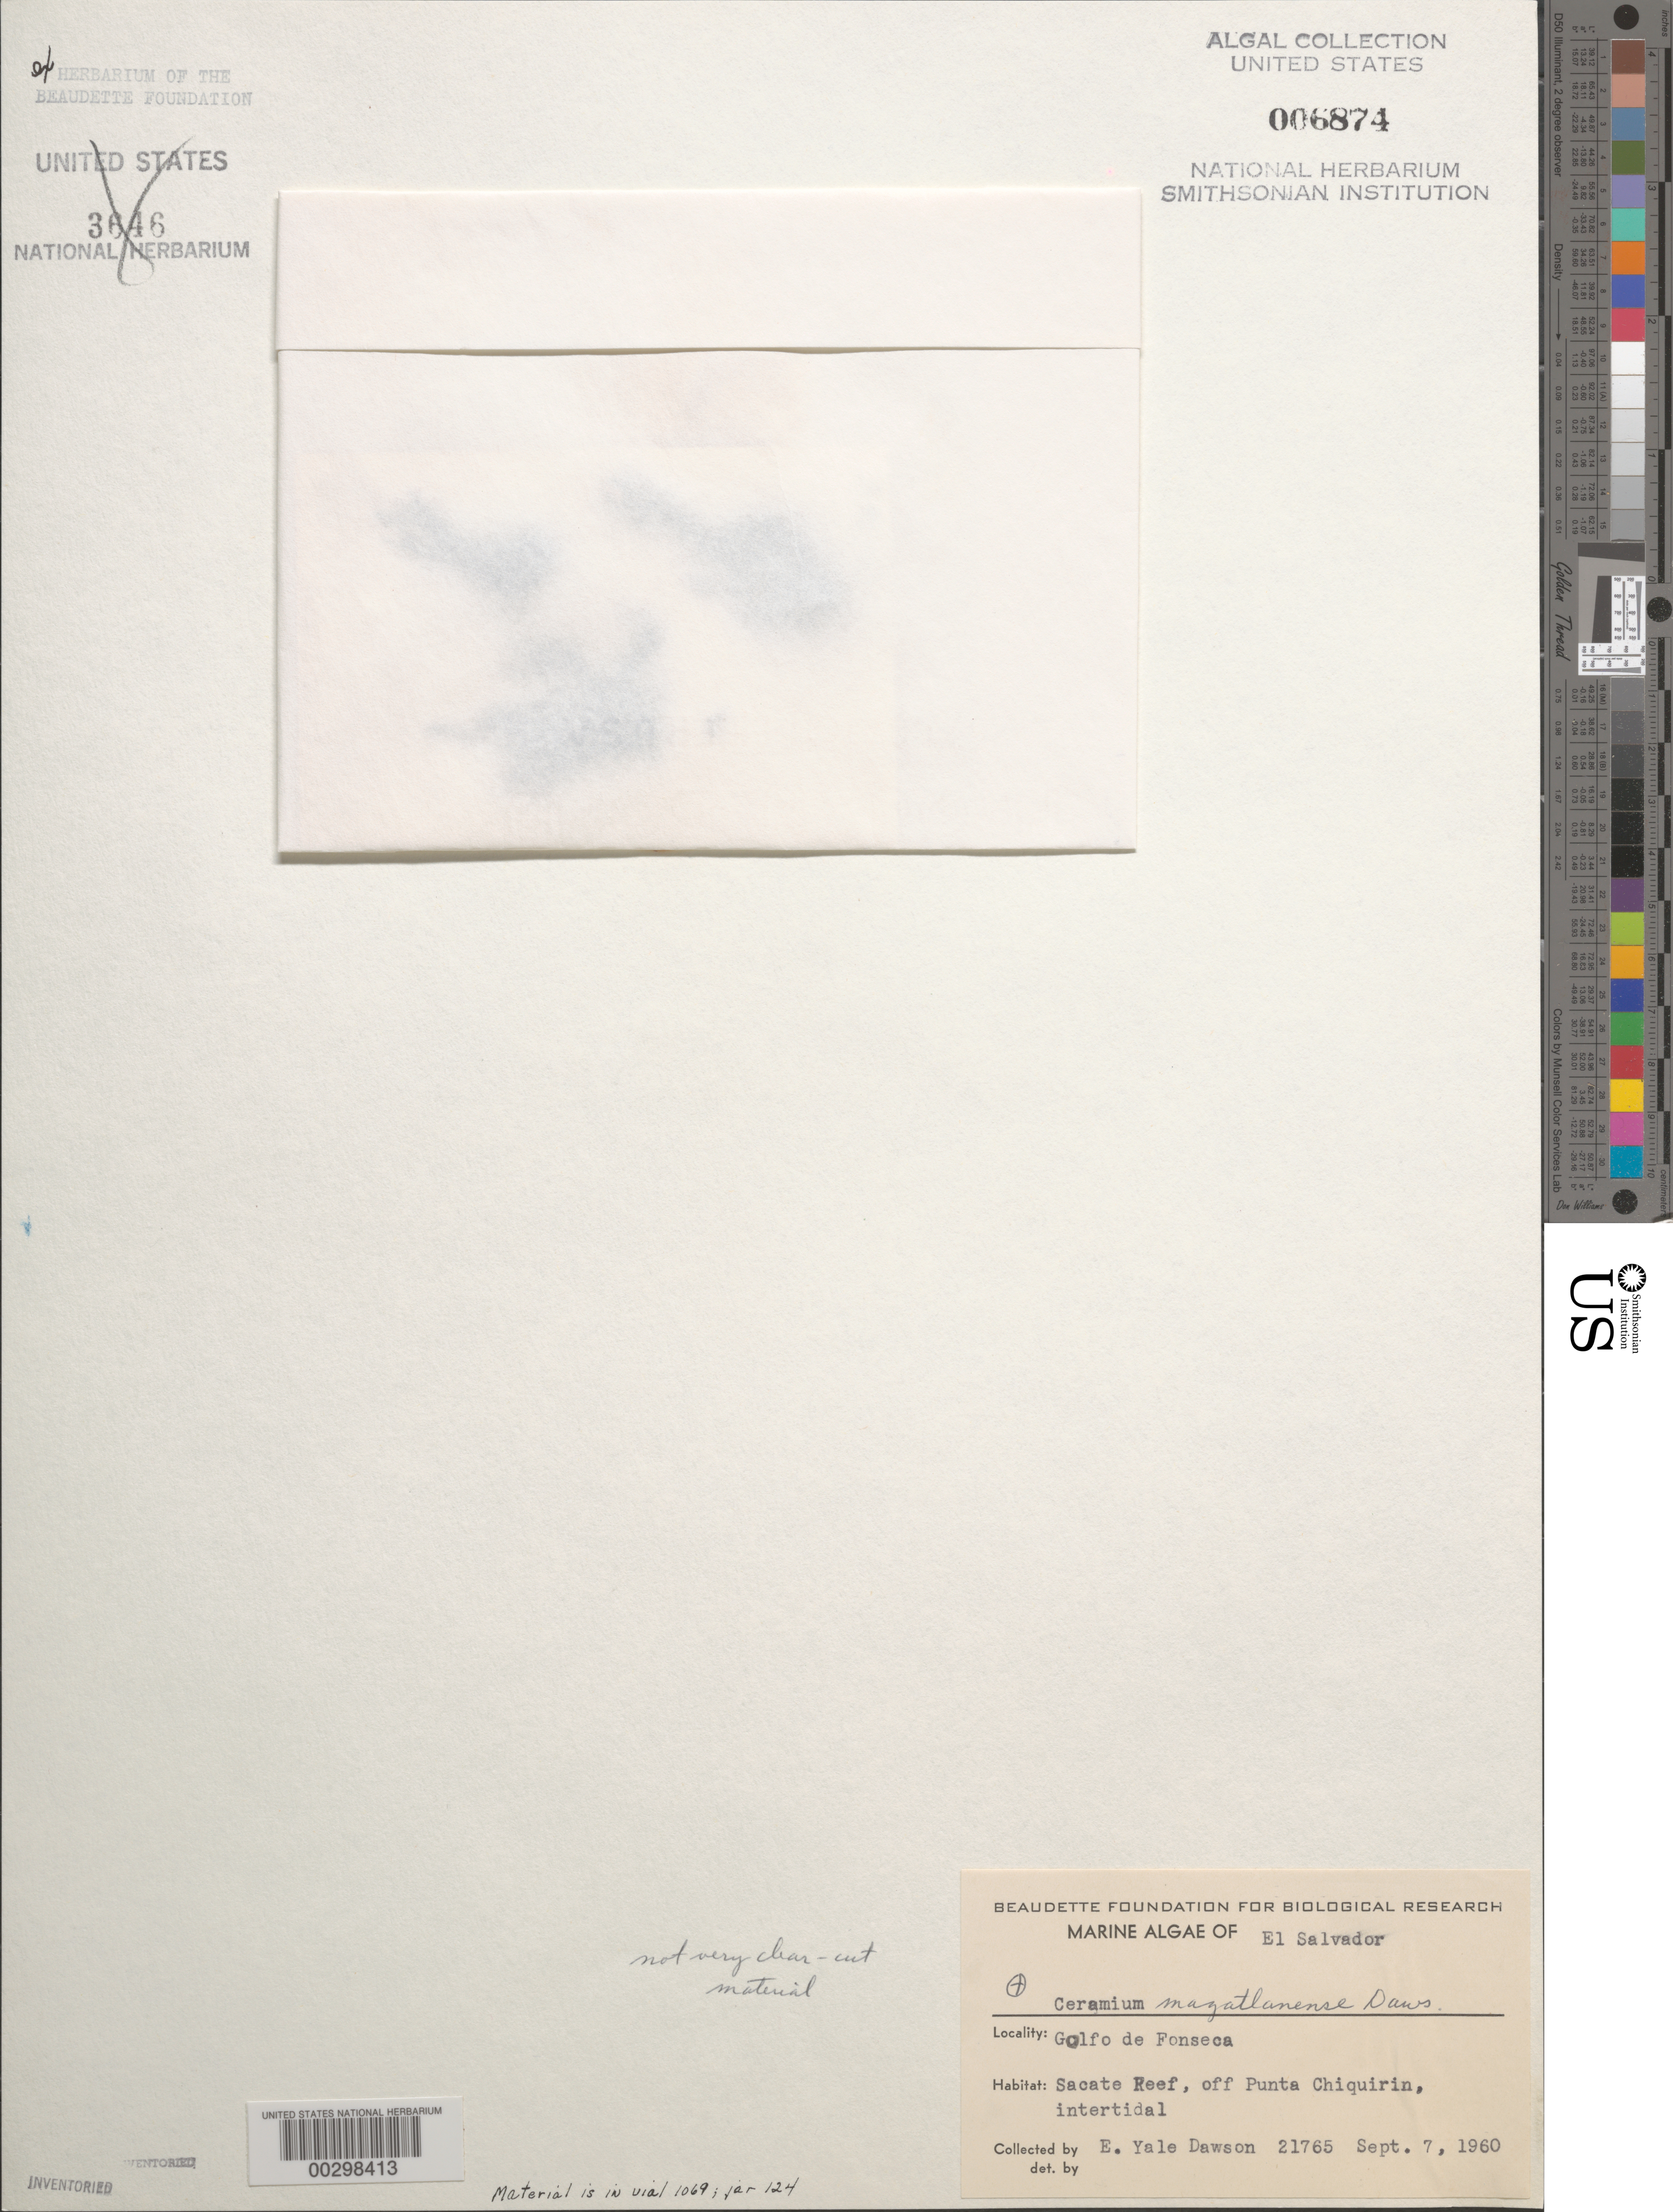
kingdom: Plantae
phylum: Rhodophyta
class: Florideophyceae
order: Ceramiales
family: Ceramiaceae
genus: Ceramium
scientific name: Ceramium macilentum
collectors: E. Y. Dawson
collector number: EYD 21765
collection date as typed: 07 Sep 1960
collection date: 1960-09-07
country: El Salvador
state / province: La Unión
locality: Sacate Reef, off Punta Chiquirin, Golfo de Fonseca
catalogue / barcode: US 6874